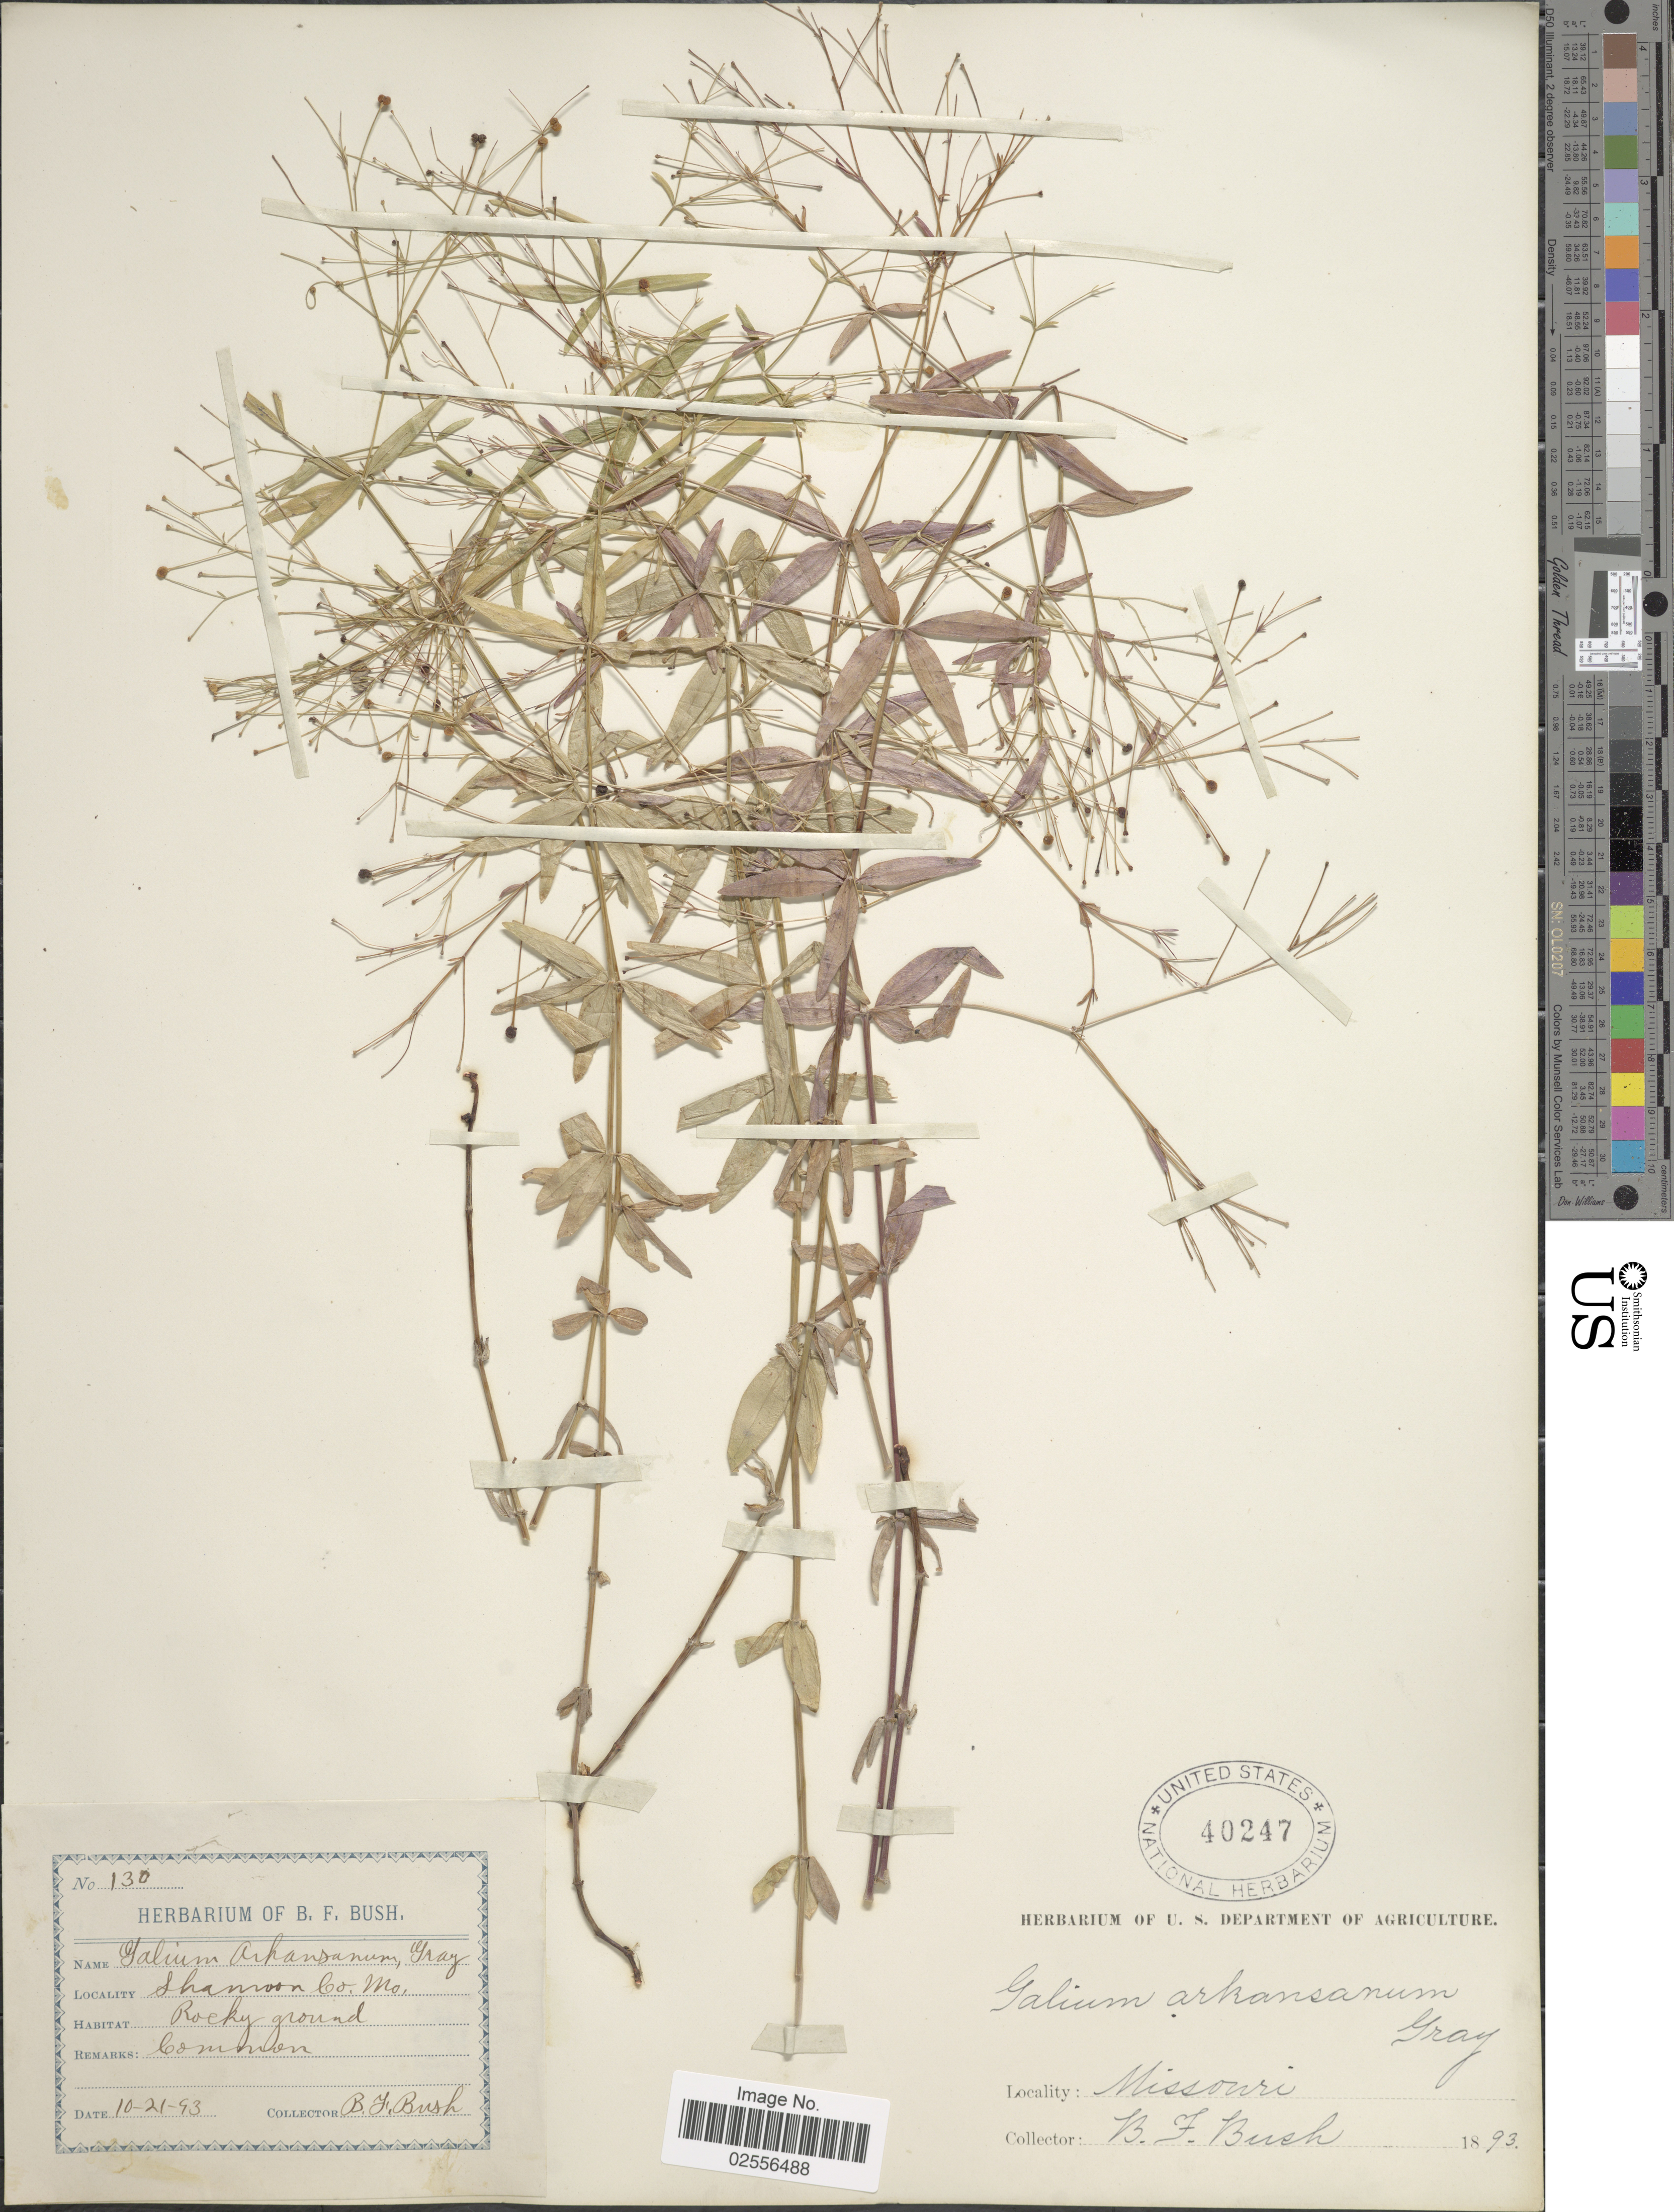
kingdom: Plantae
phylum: Tracheophyta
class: Magnoliopsida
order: Gentianales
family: Rubiaceae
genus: Galium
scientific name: Galium arkansanum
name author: A. Gray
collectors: B. F. Bush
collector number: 130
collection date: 1893-10-21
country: United States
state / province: Missouri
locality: Shannon Co, Rocky gorund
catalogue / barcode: US 40247